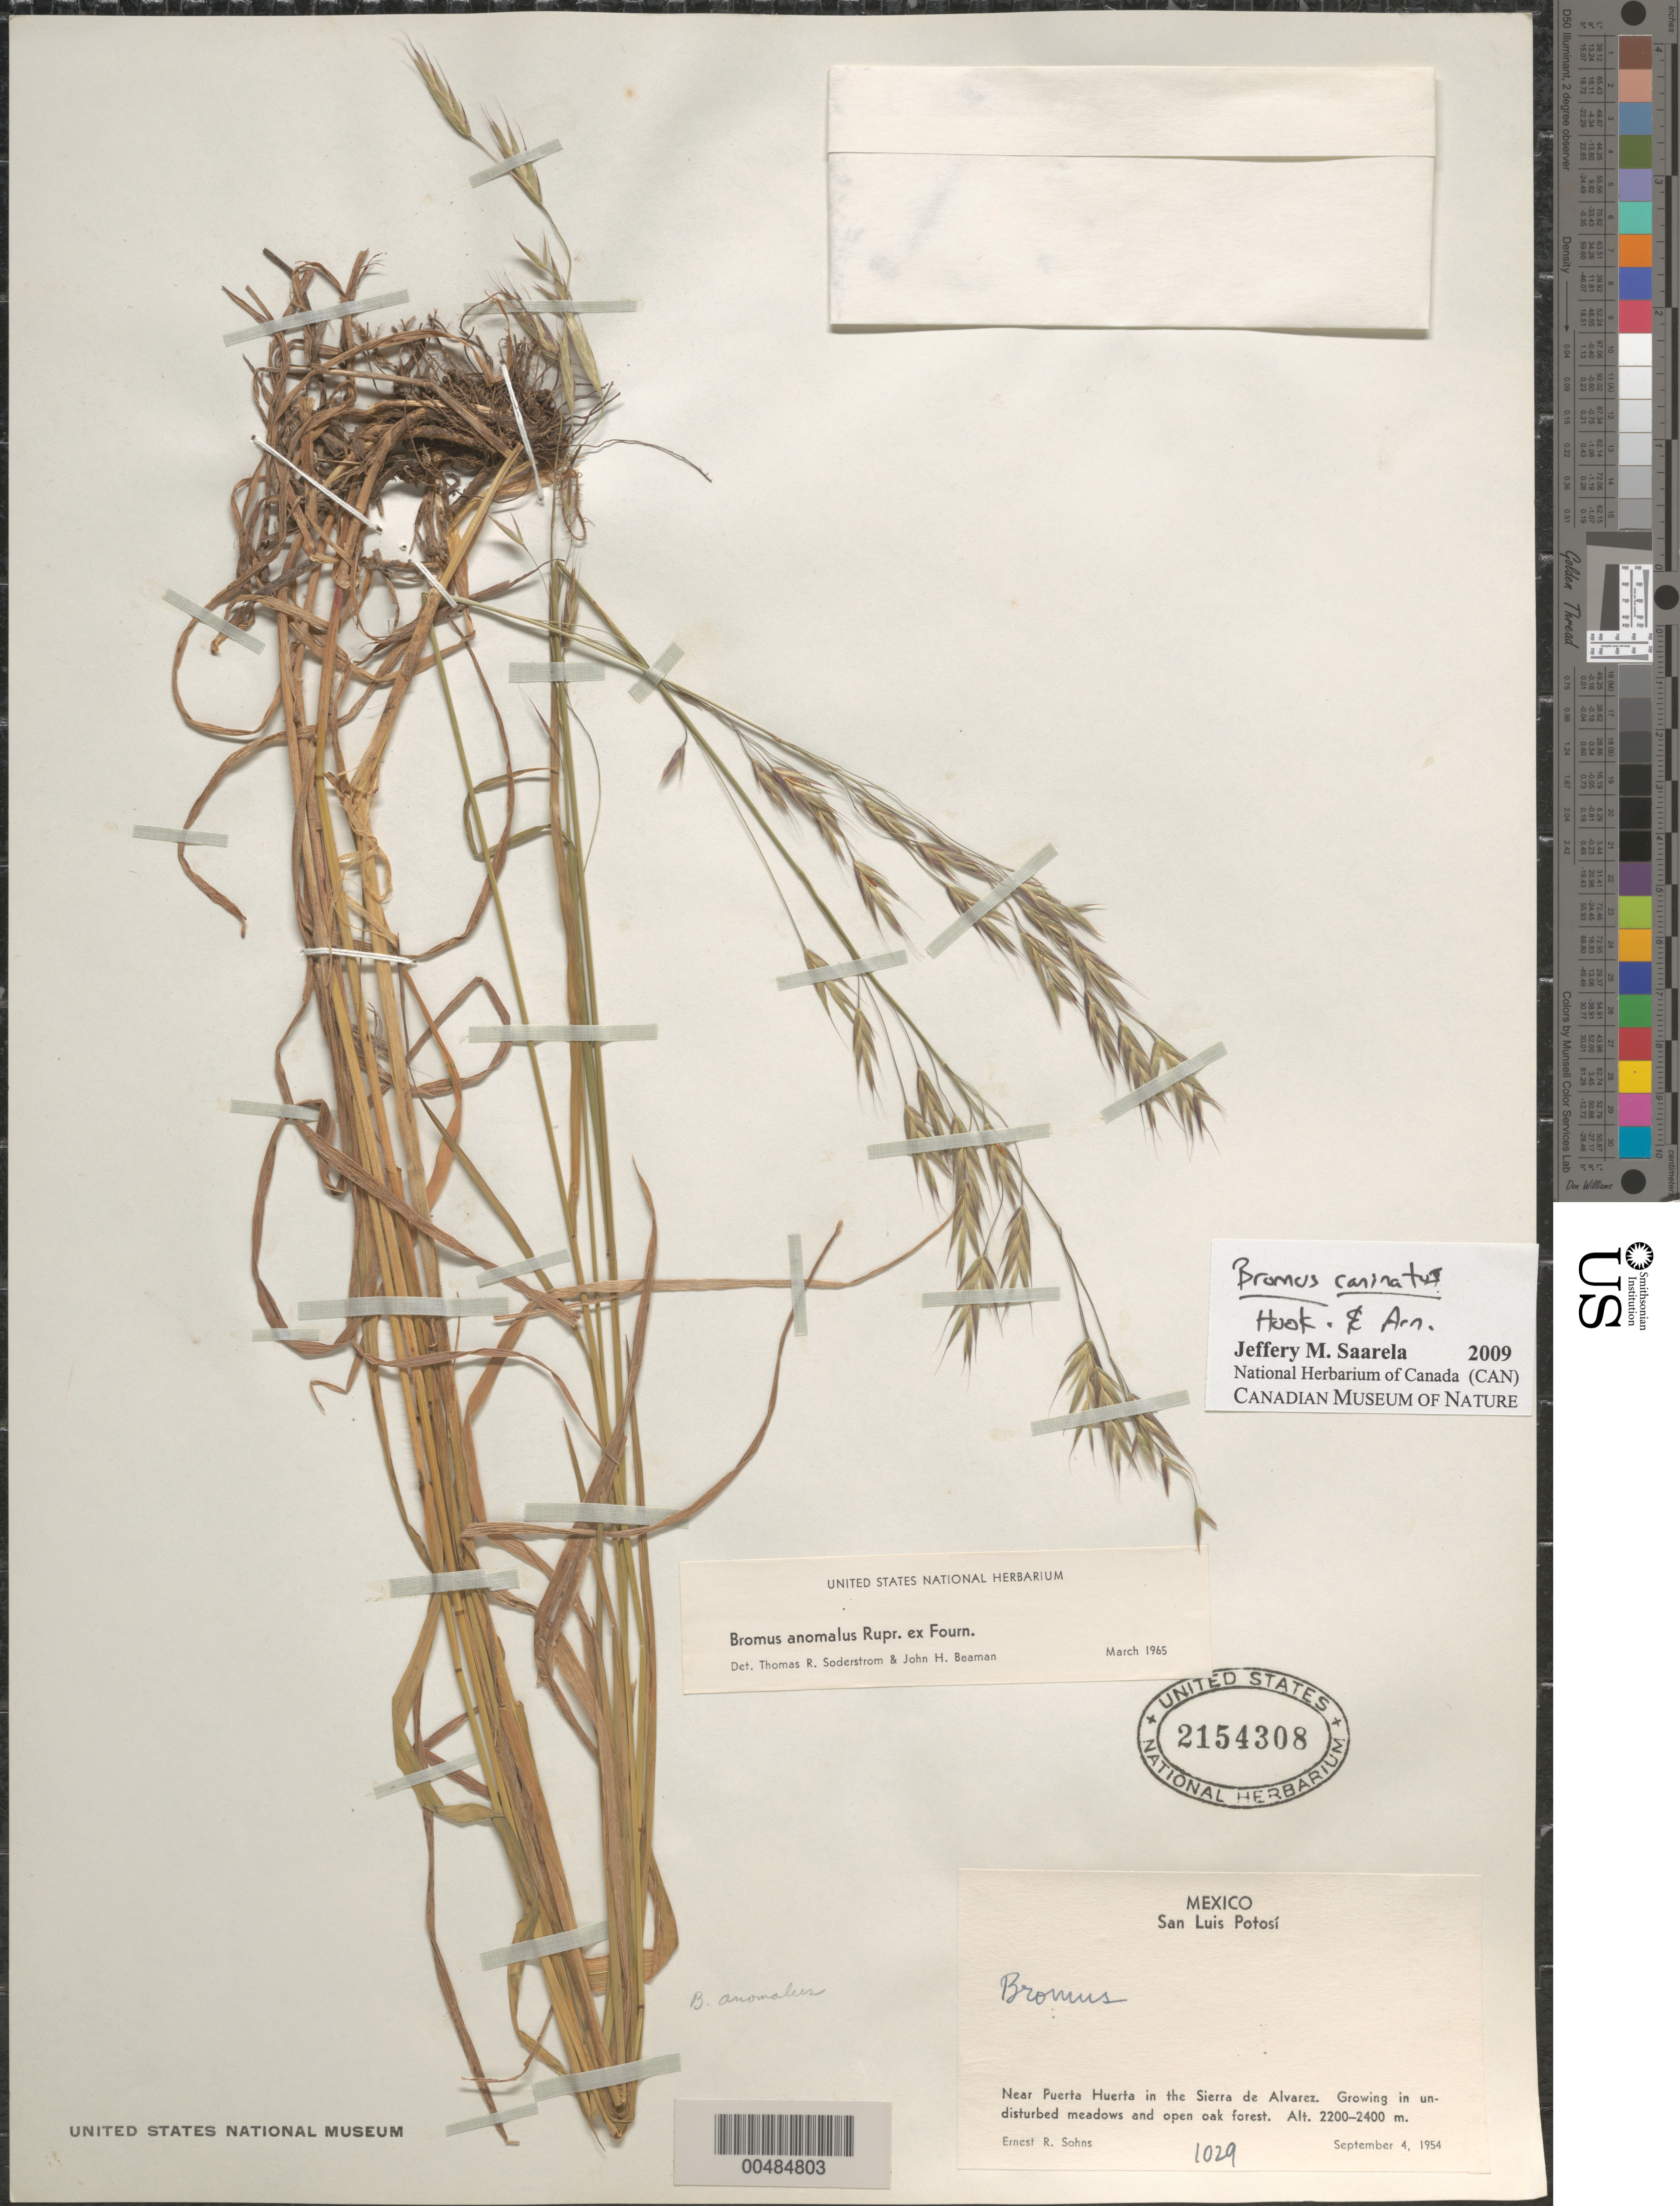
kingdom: Plantae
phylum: Tracheophyta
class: Liliopsida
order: Poales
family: Poaceae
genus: Bromus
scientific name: Bromus anomalus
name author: Rupr. ex E. Fourn.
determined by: Soderstrom, T. R.; Beaman, J. H.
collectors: E. R. Sohns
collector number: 1029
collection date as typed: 4 Sep 1954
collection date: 1954-09-04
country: Mexico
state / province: San Luis Potosi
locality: Near Puerta Huerta in the Sierra de Alvarez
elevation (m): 2200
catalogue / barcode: US 2154308